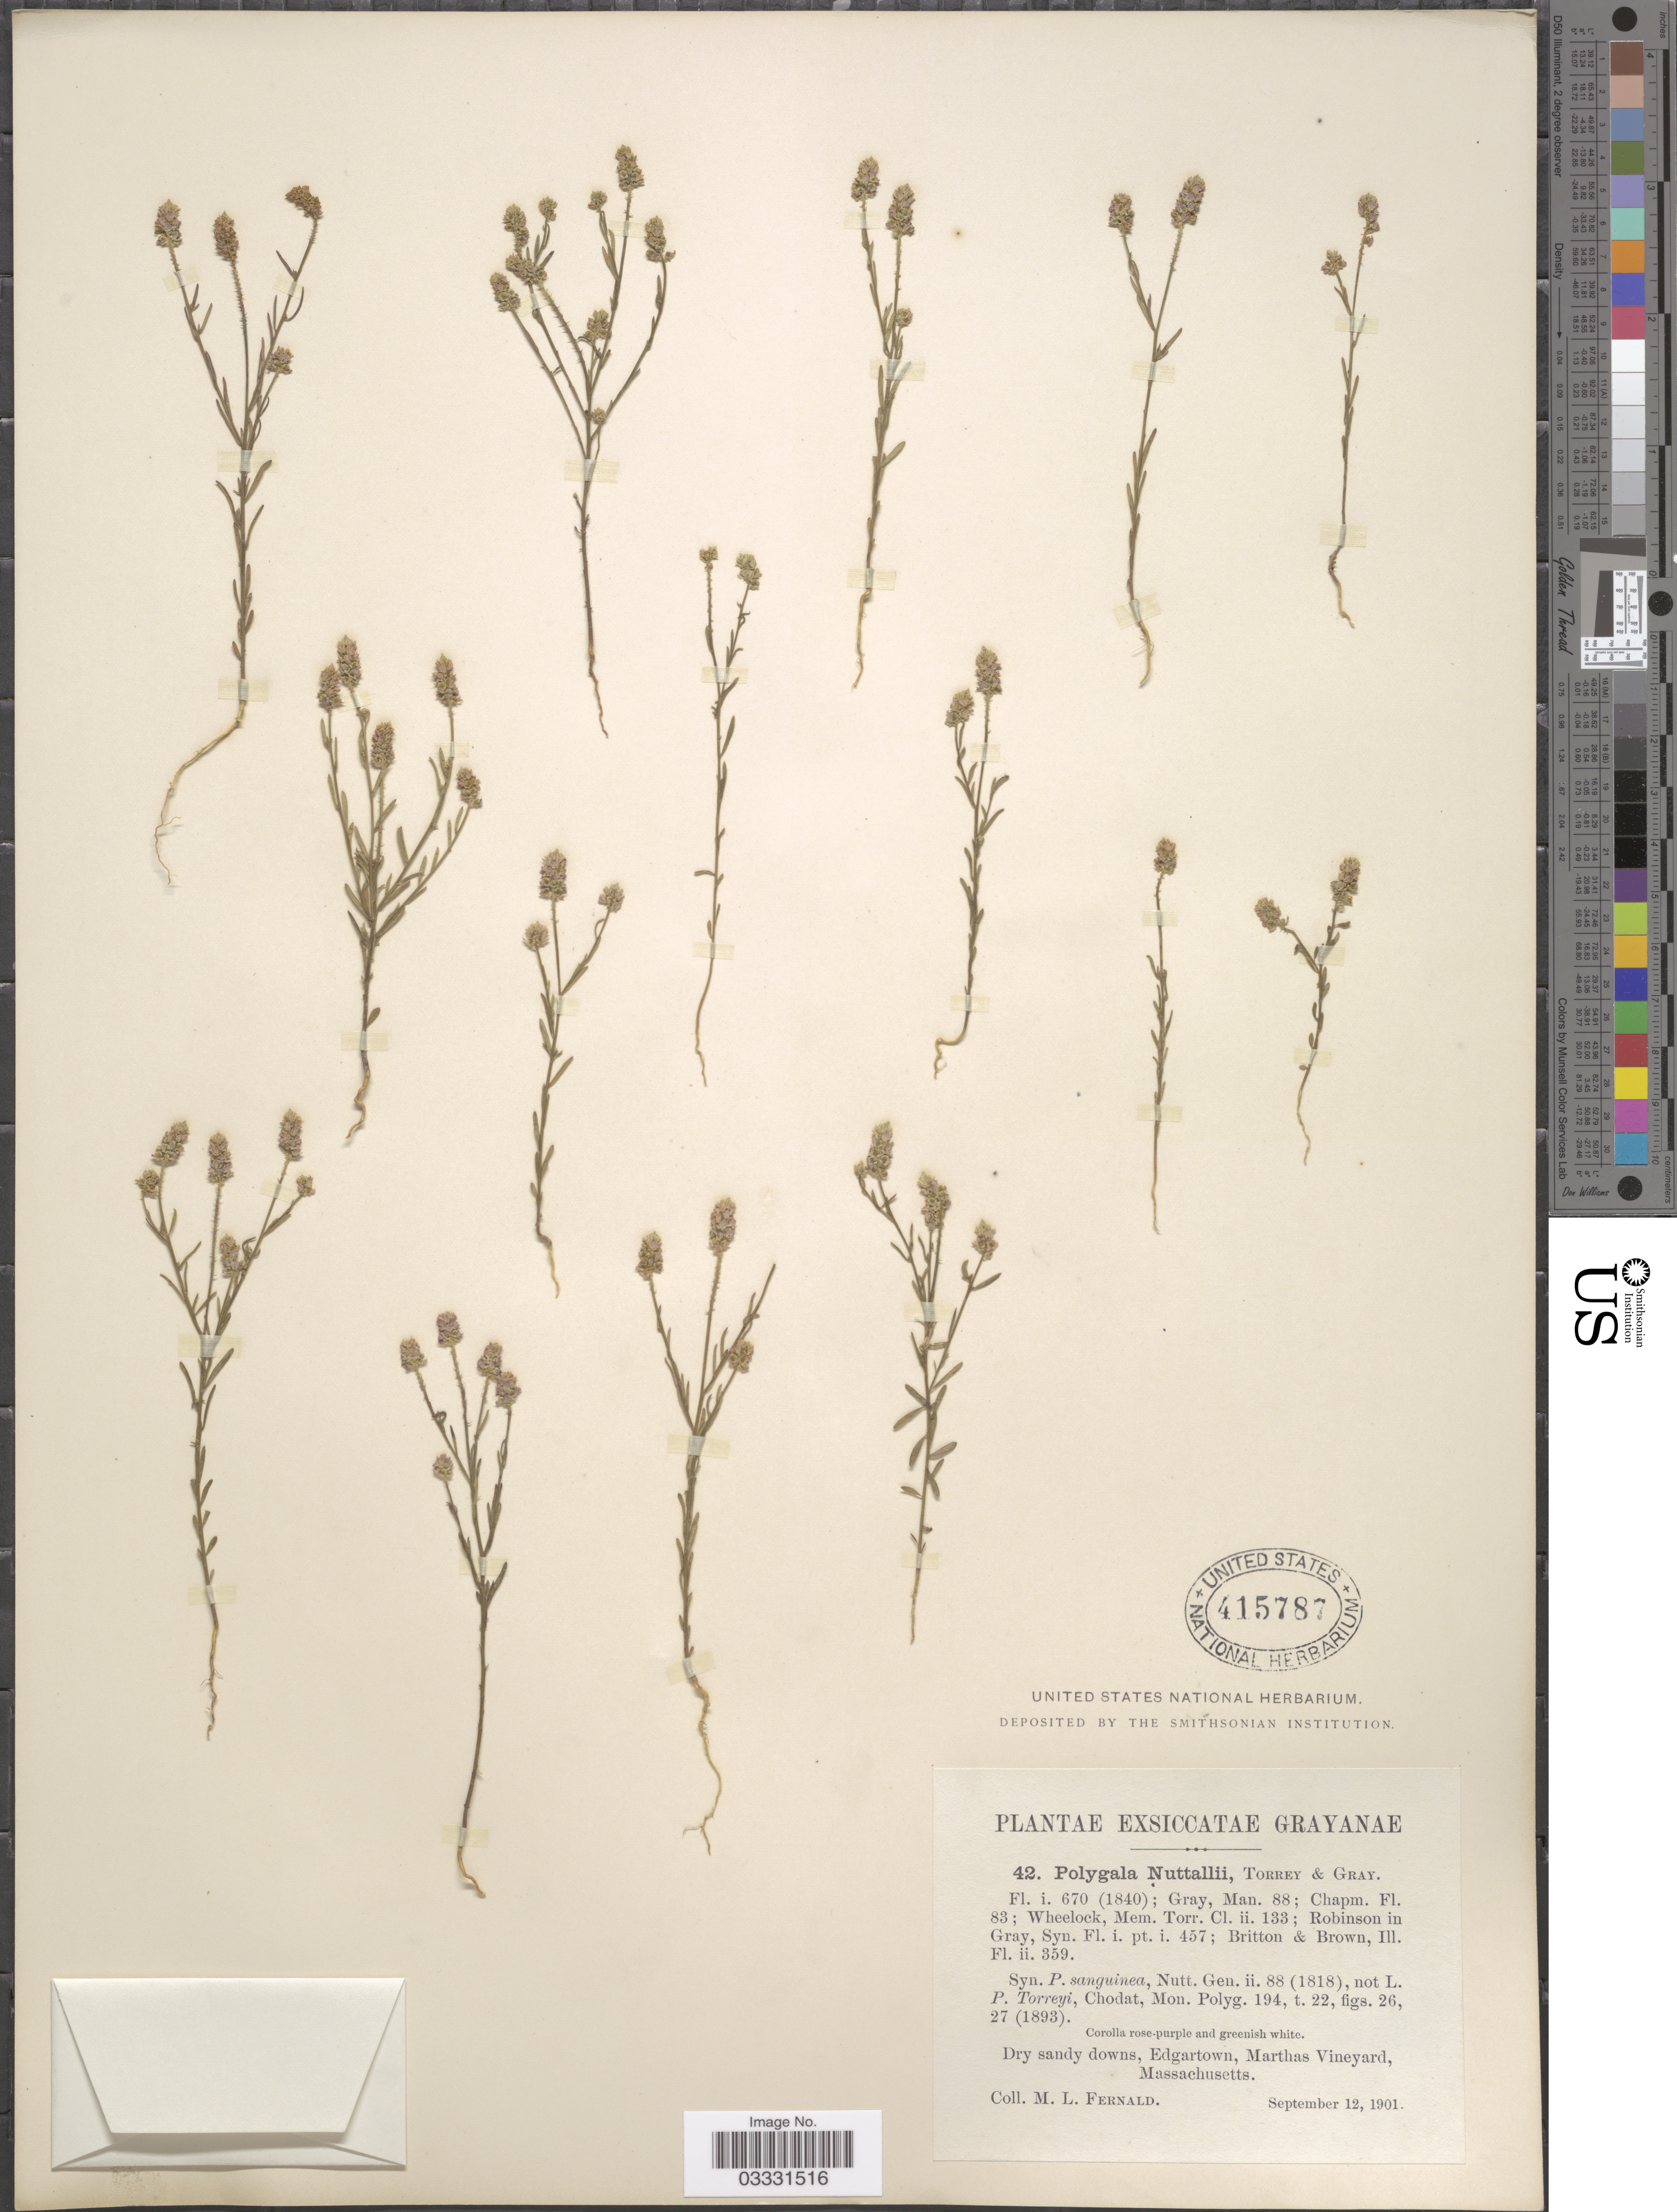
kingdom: Plantae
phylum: Tracheophyta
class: Magnoliopsida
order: Fabales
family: Polygalaceae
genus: Polygala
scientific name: Polygala nuttallii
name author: Torr. & A. Gray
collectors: M. L. Fernald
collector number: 42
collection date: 1901-09-12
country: United States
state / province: Massachusetts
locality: Edgartown, Marthas Vineyard.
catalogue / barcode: US 415787